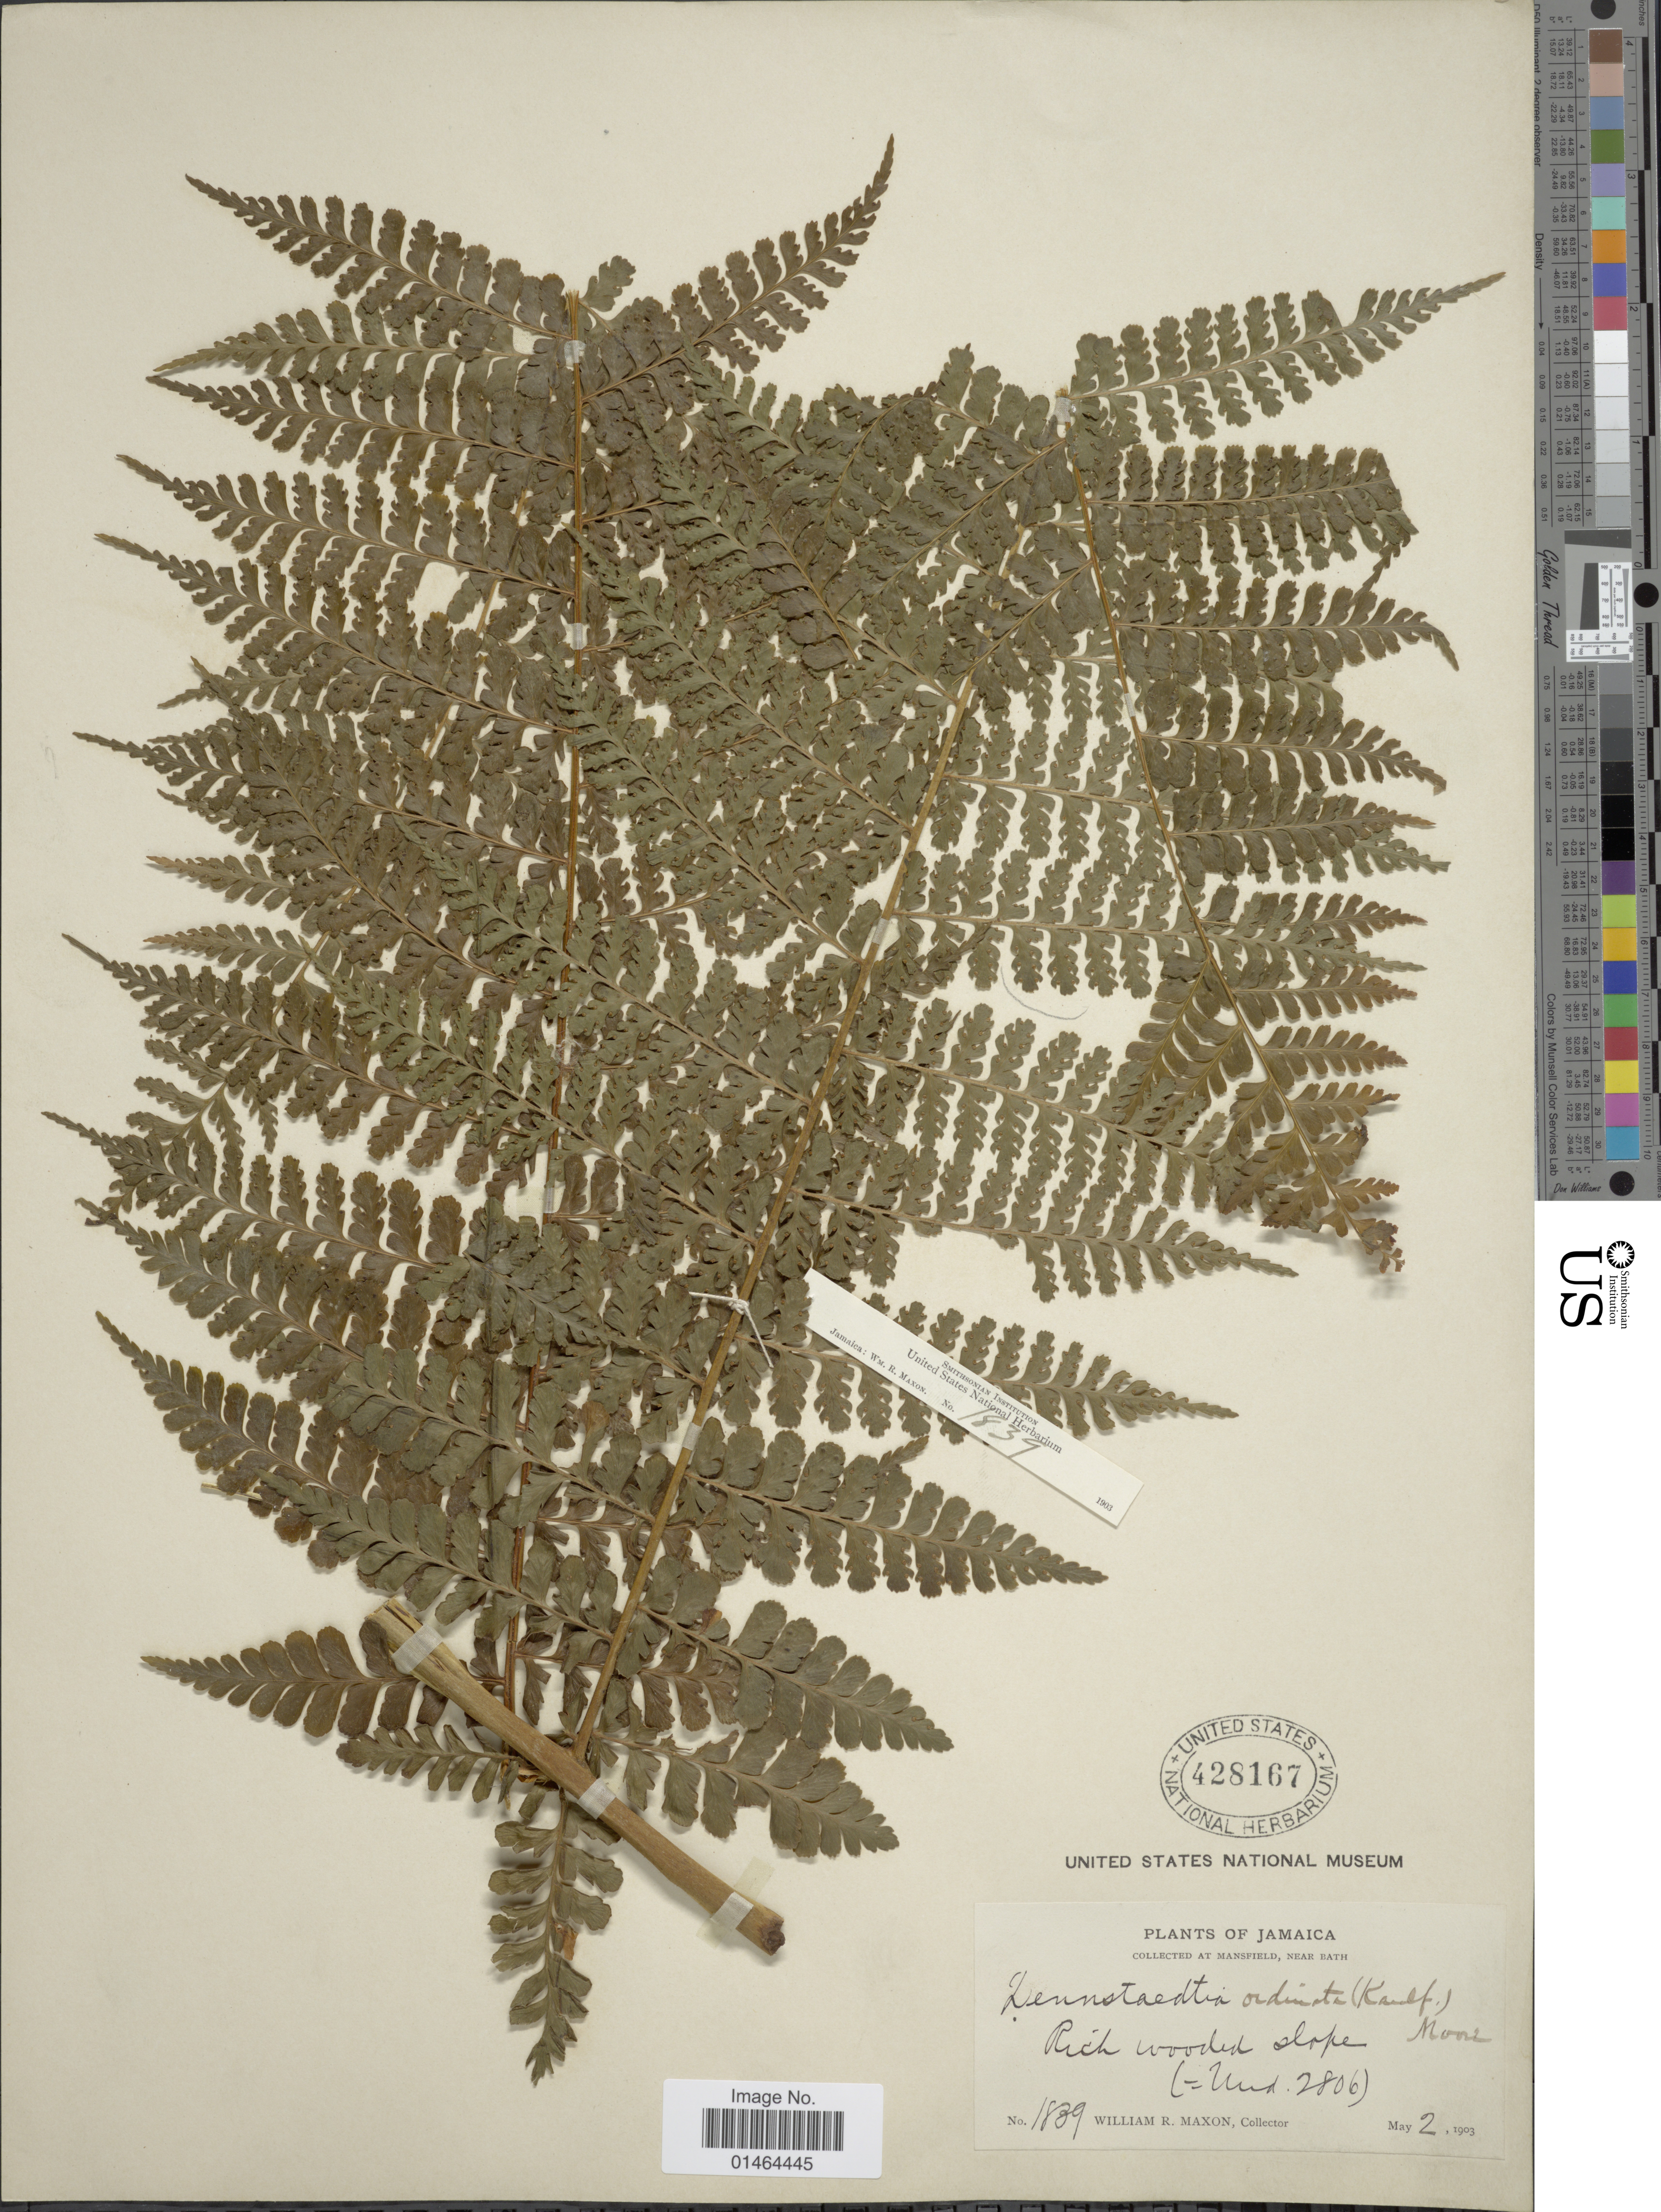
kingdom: Plantae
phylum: Tracheophyta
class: Polypodiopsida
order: Polypodiales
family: Dennstaedtiaceae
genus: Dennstaedtia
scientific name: Dennstaedtia dissecta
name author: (Sw.) T. Moore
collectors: W. R. Maxon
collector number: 1839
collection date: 1903-05-02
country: Jamaica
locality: At Mansfield, near Bath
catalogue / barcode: US 428167